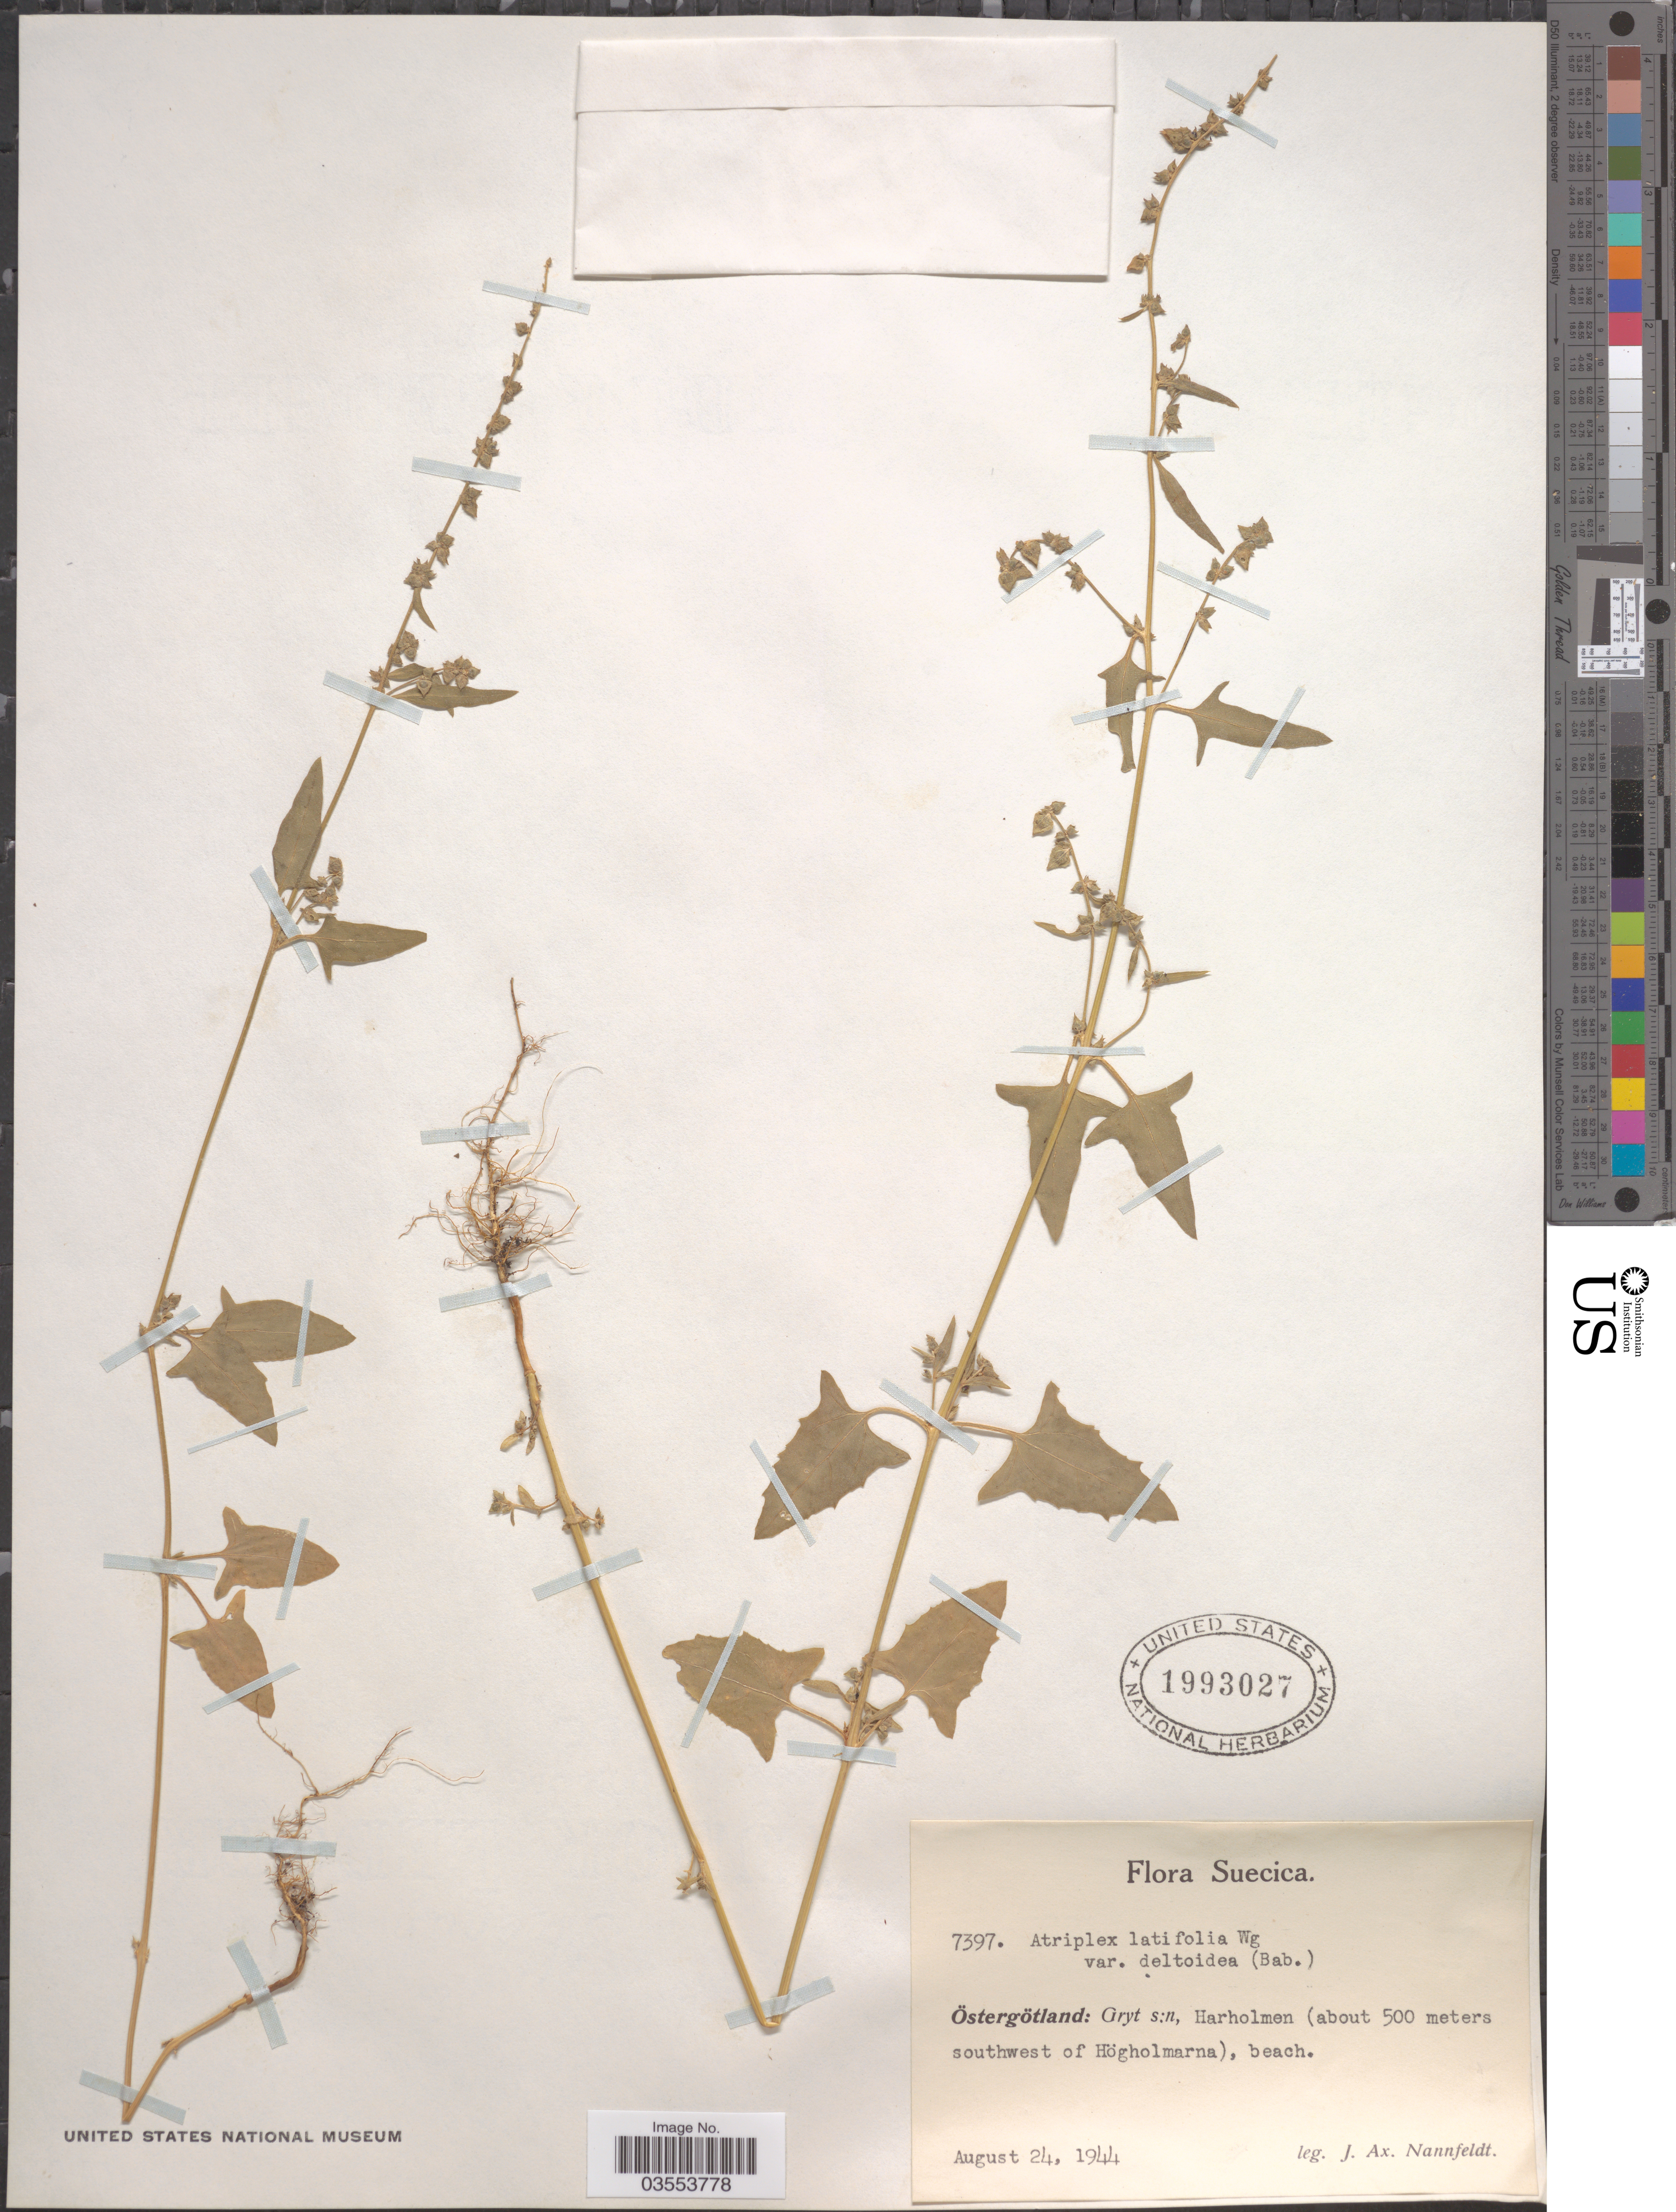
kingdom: Plantae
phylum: Tracheophyta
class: Magnoliopsida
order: Caryophyllales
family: Amaranthaceae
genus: Atriplex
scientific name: Atriplex latifolia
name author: Wahlenb.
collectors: J. Nannfeldt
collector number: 7397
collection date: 1944-08-24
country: Sweden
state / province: Östergötland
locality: Suecica. Gryt s:n, Harholmen (about 500 meters southwest of Högholmarna), beach.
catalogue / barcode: US 1993027